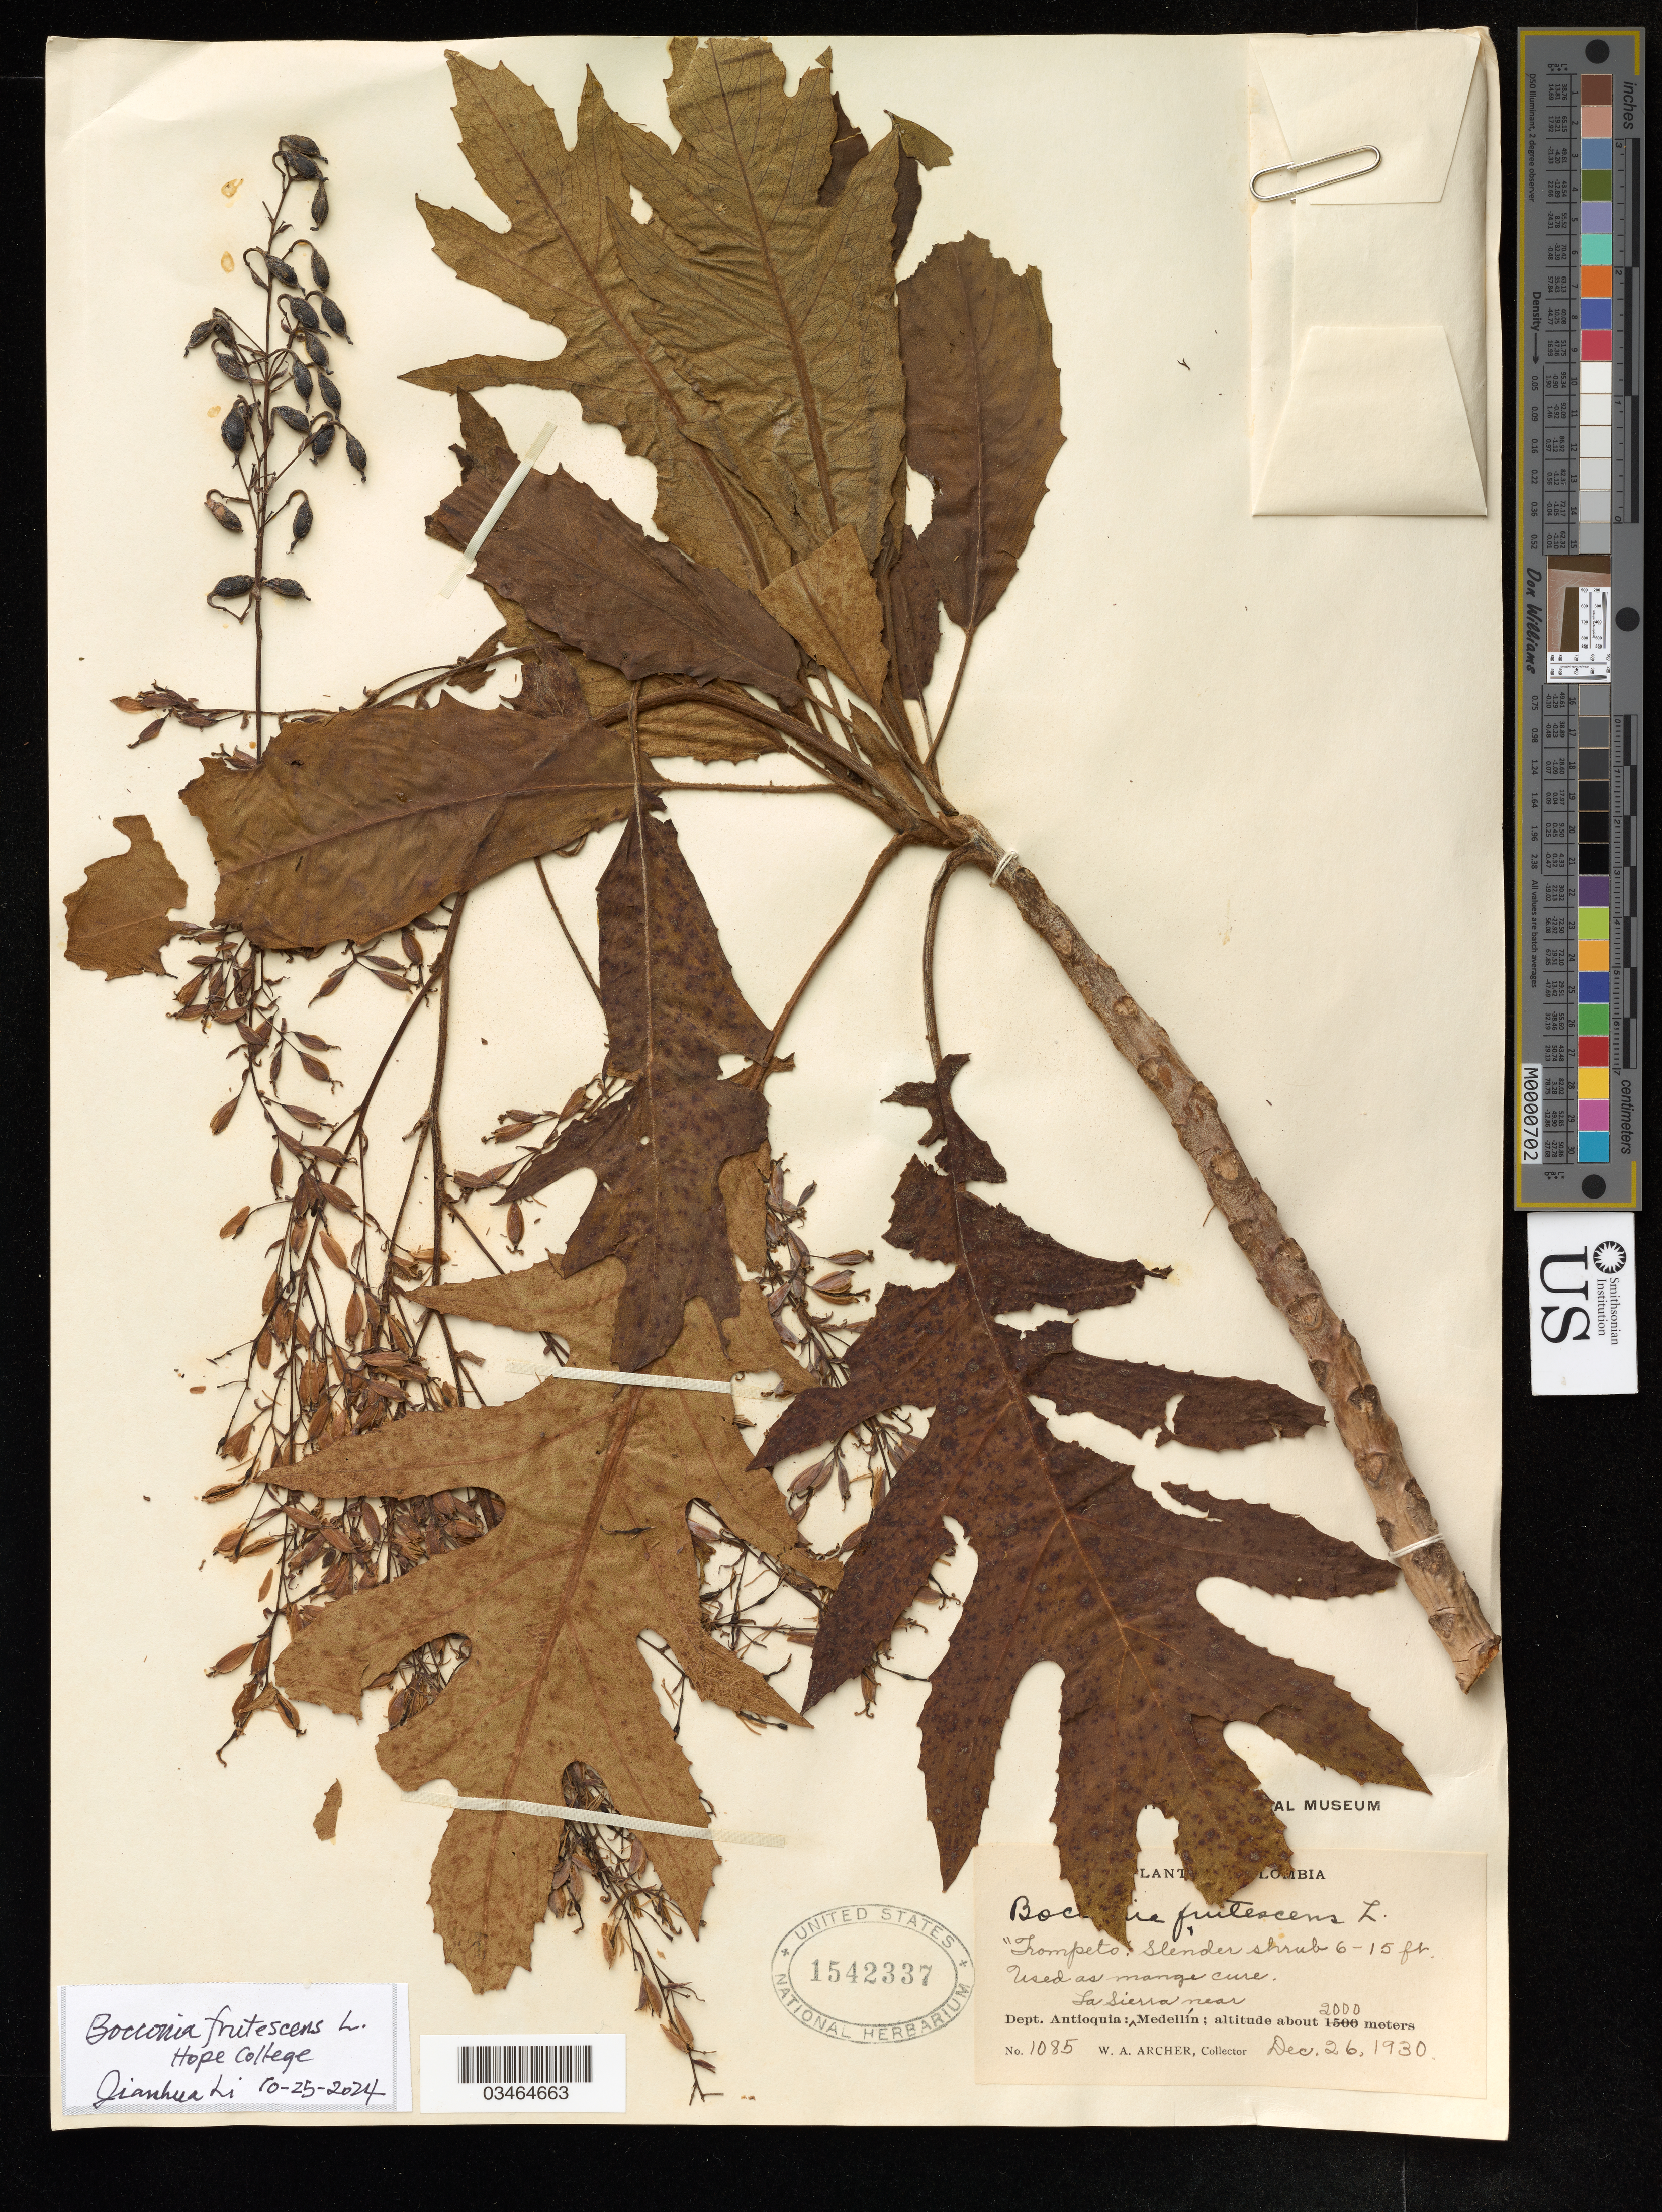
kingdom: Plantae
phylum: Tracheophyta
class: Magnoliopsida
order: Ranunculales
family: Papaveraceae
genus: Bocconia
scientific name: Bocconia frutescens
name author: L.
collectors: W. Archer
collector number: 1085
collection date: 1930-12-26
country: Colombia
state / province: Antioquia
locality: La Sierra near Medellin.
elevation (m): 2000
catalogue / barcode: US 1542337